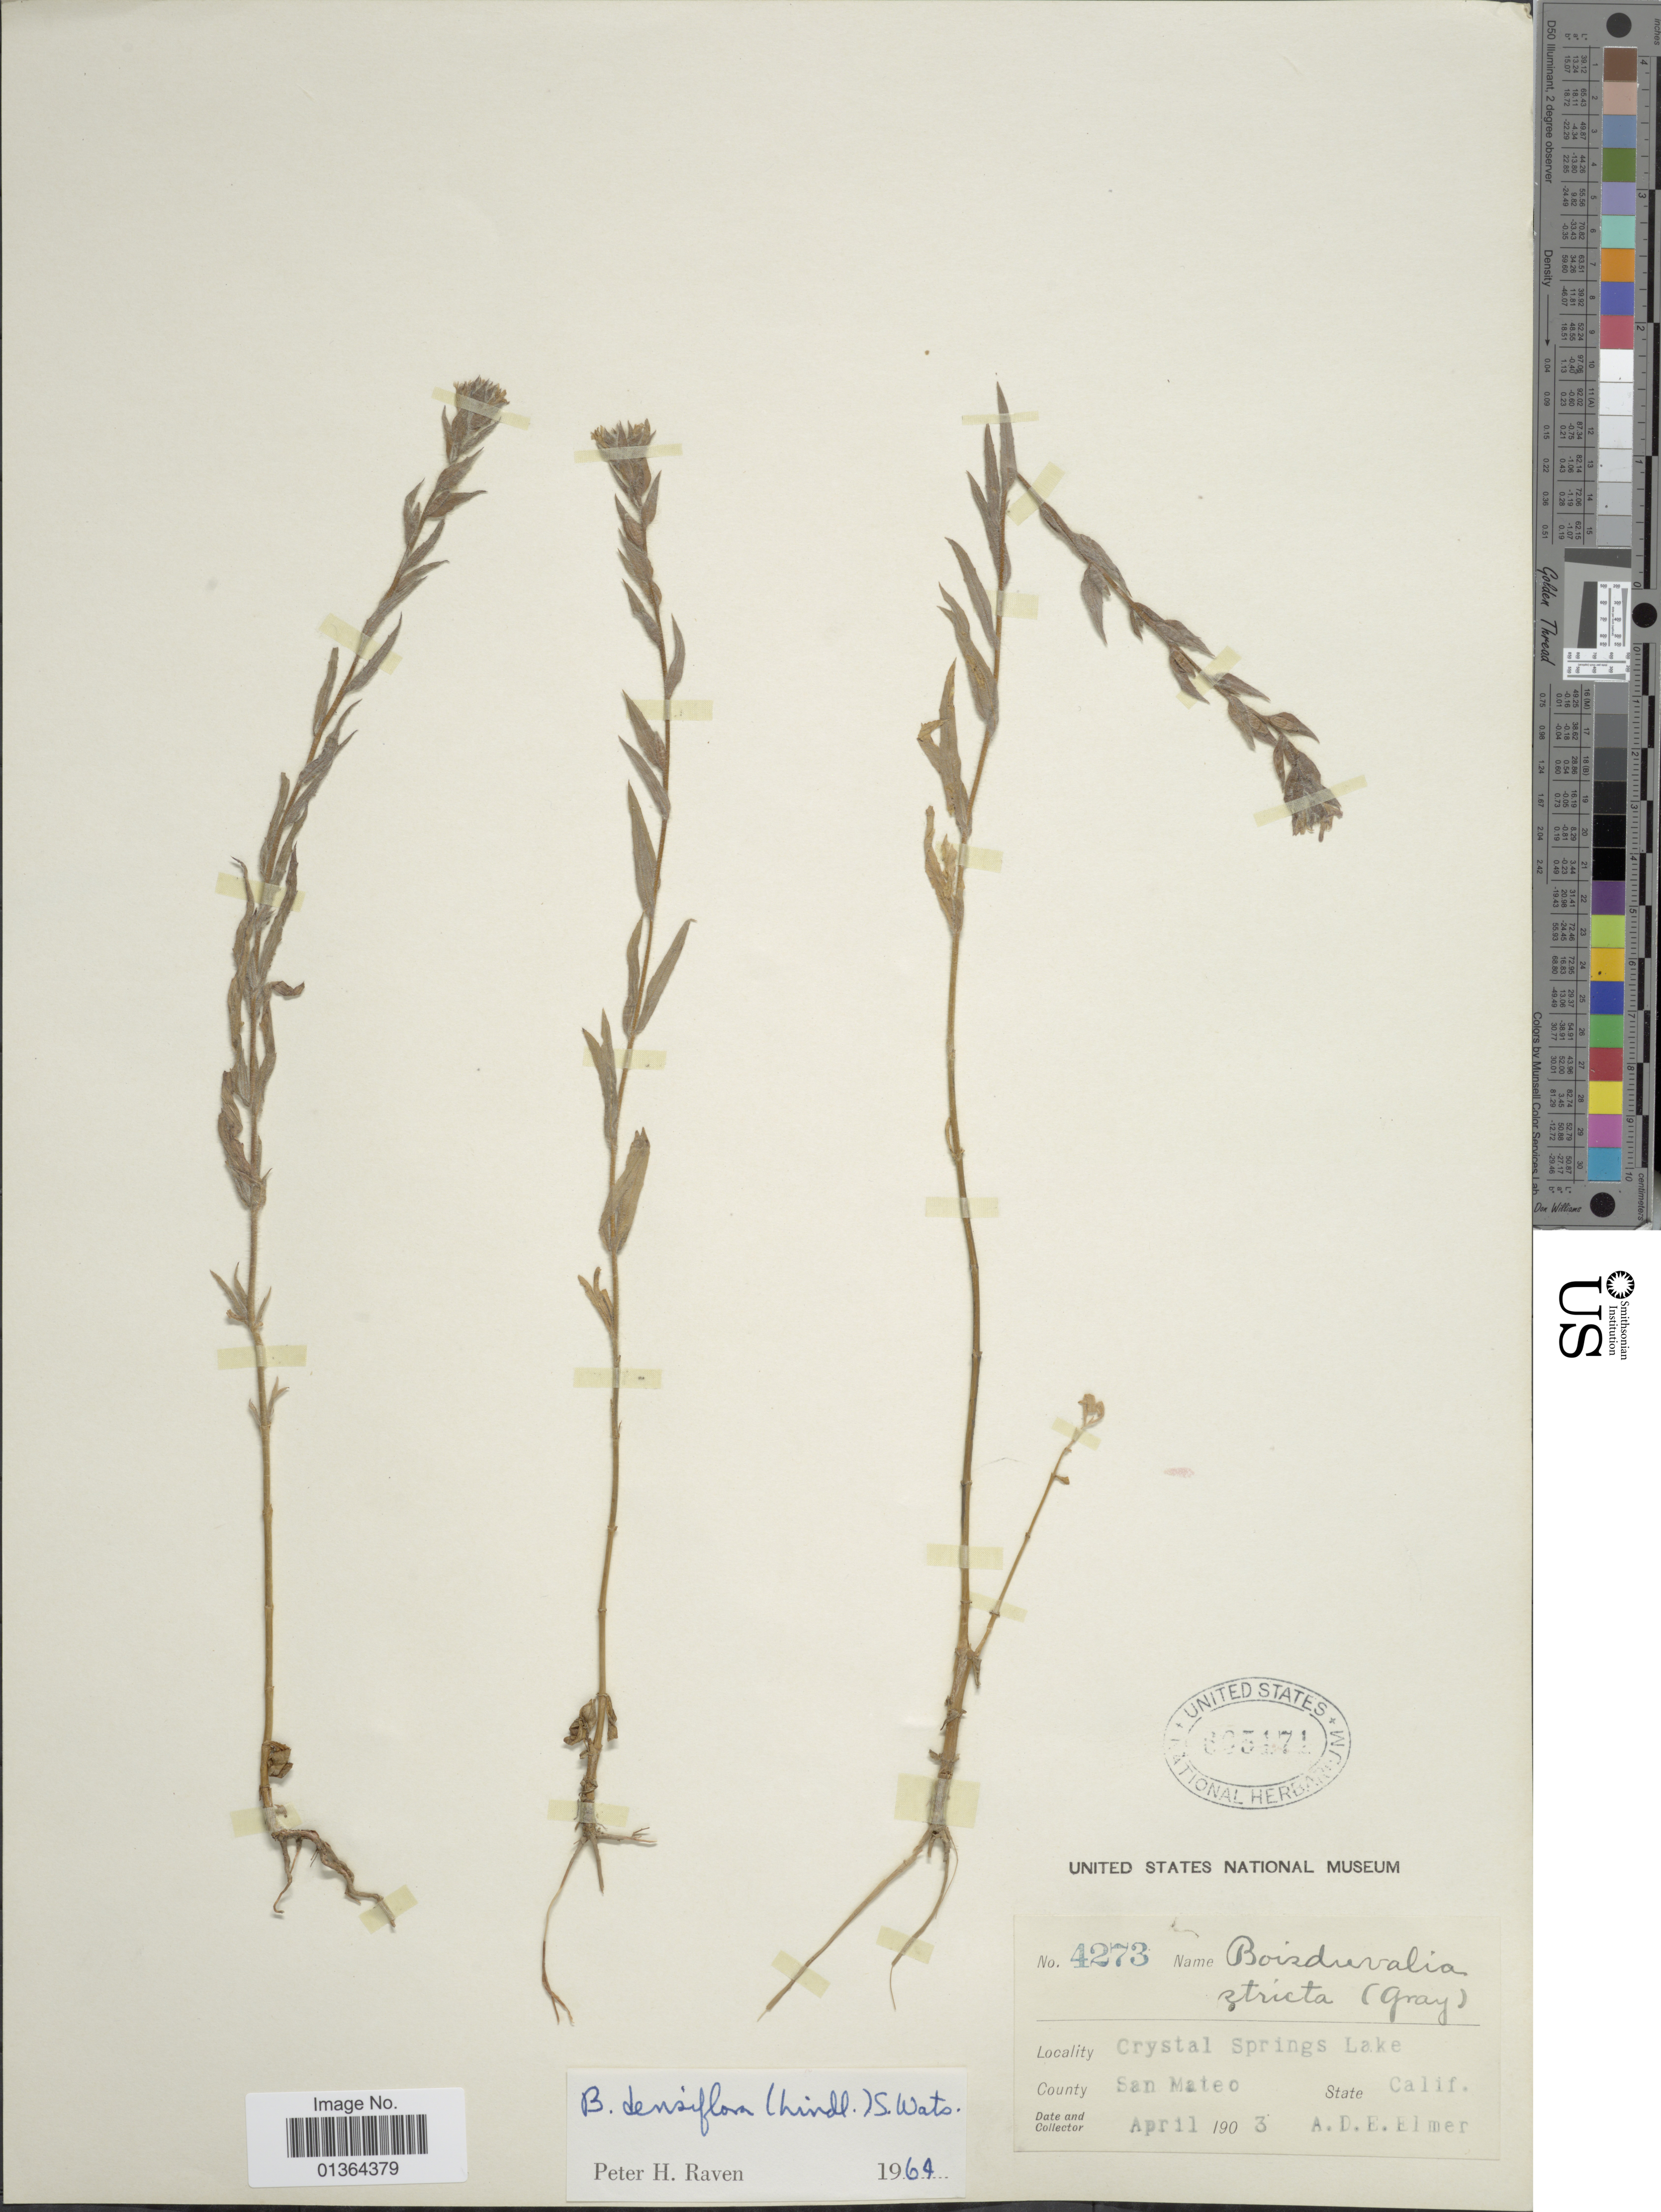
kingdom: Plantae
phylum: Tracheophyta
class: Magnoliopsida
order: Myrtales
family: Onagraceae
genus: Epilobium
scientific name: Epilobium densiflorum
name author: (Lindl.) Hoch & P.H. Raven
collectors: A. D. E. Elmer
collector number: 4273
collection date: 1903-04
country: United States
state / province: California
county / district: San Mateo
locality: Crystal Springs Lake, County San Mateo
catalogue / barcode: US 695171